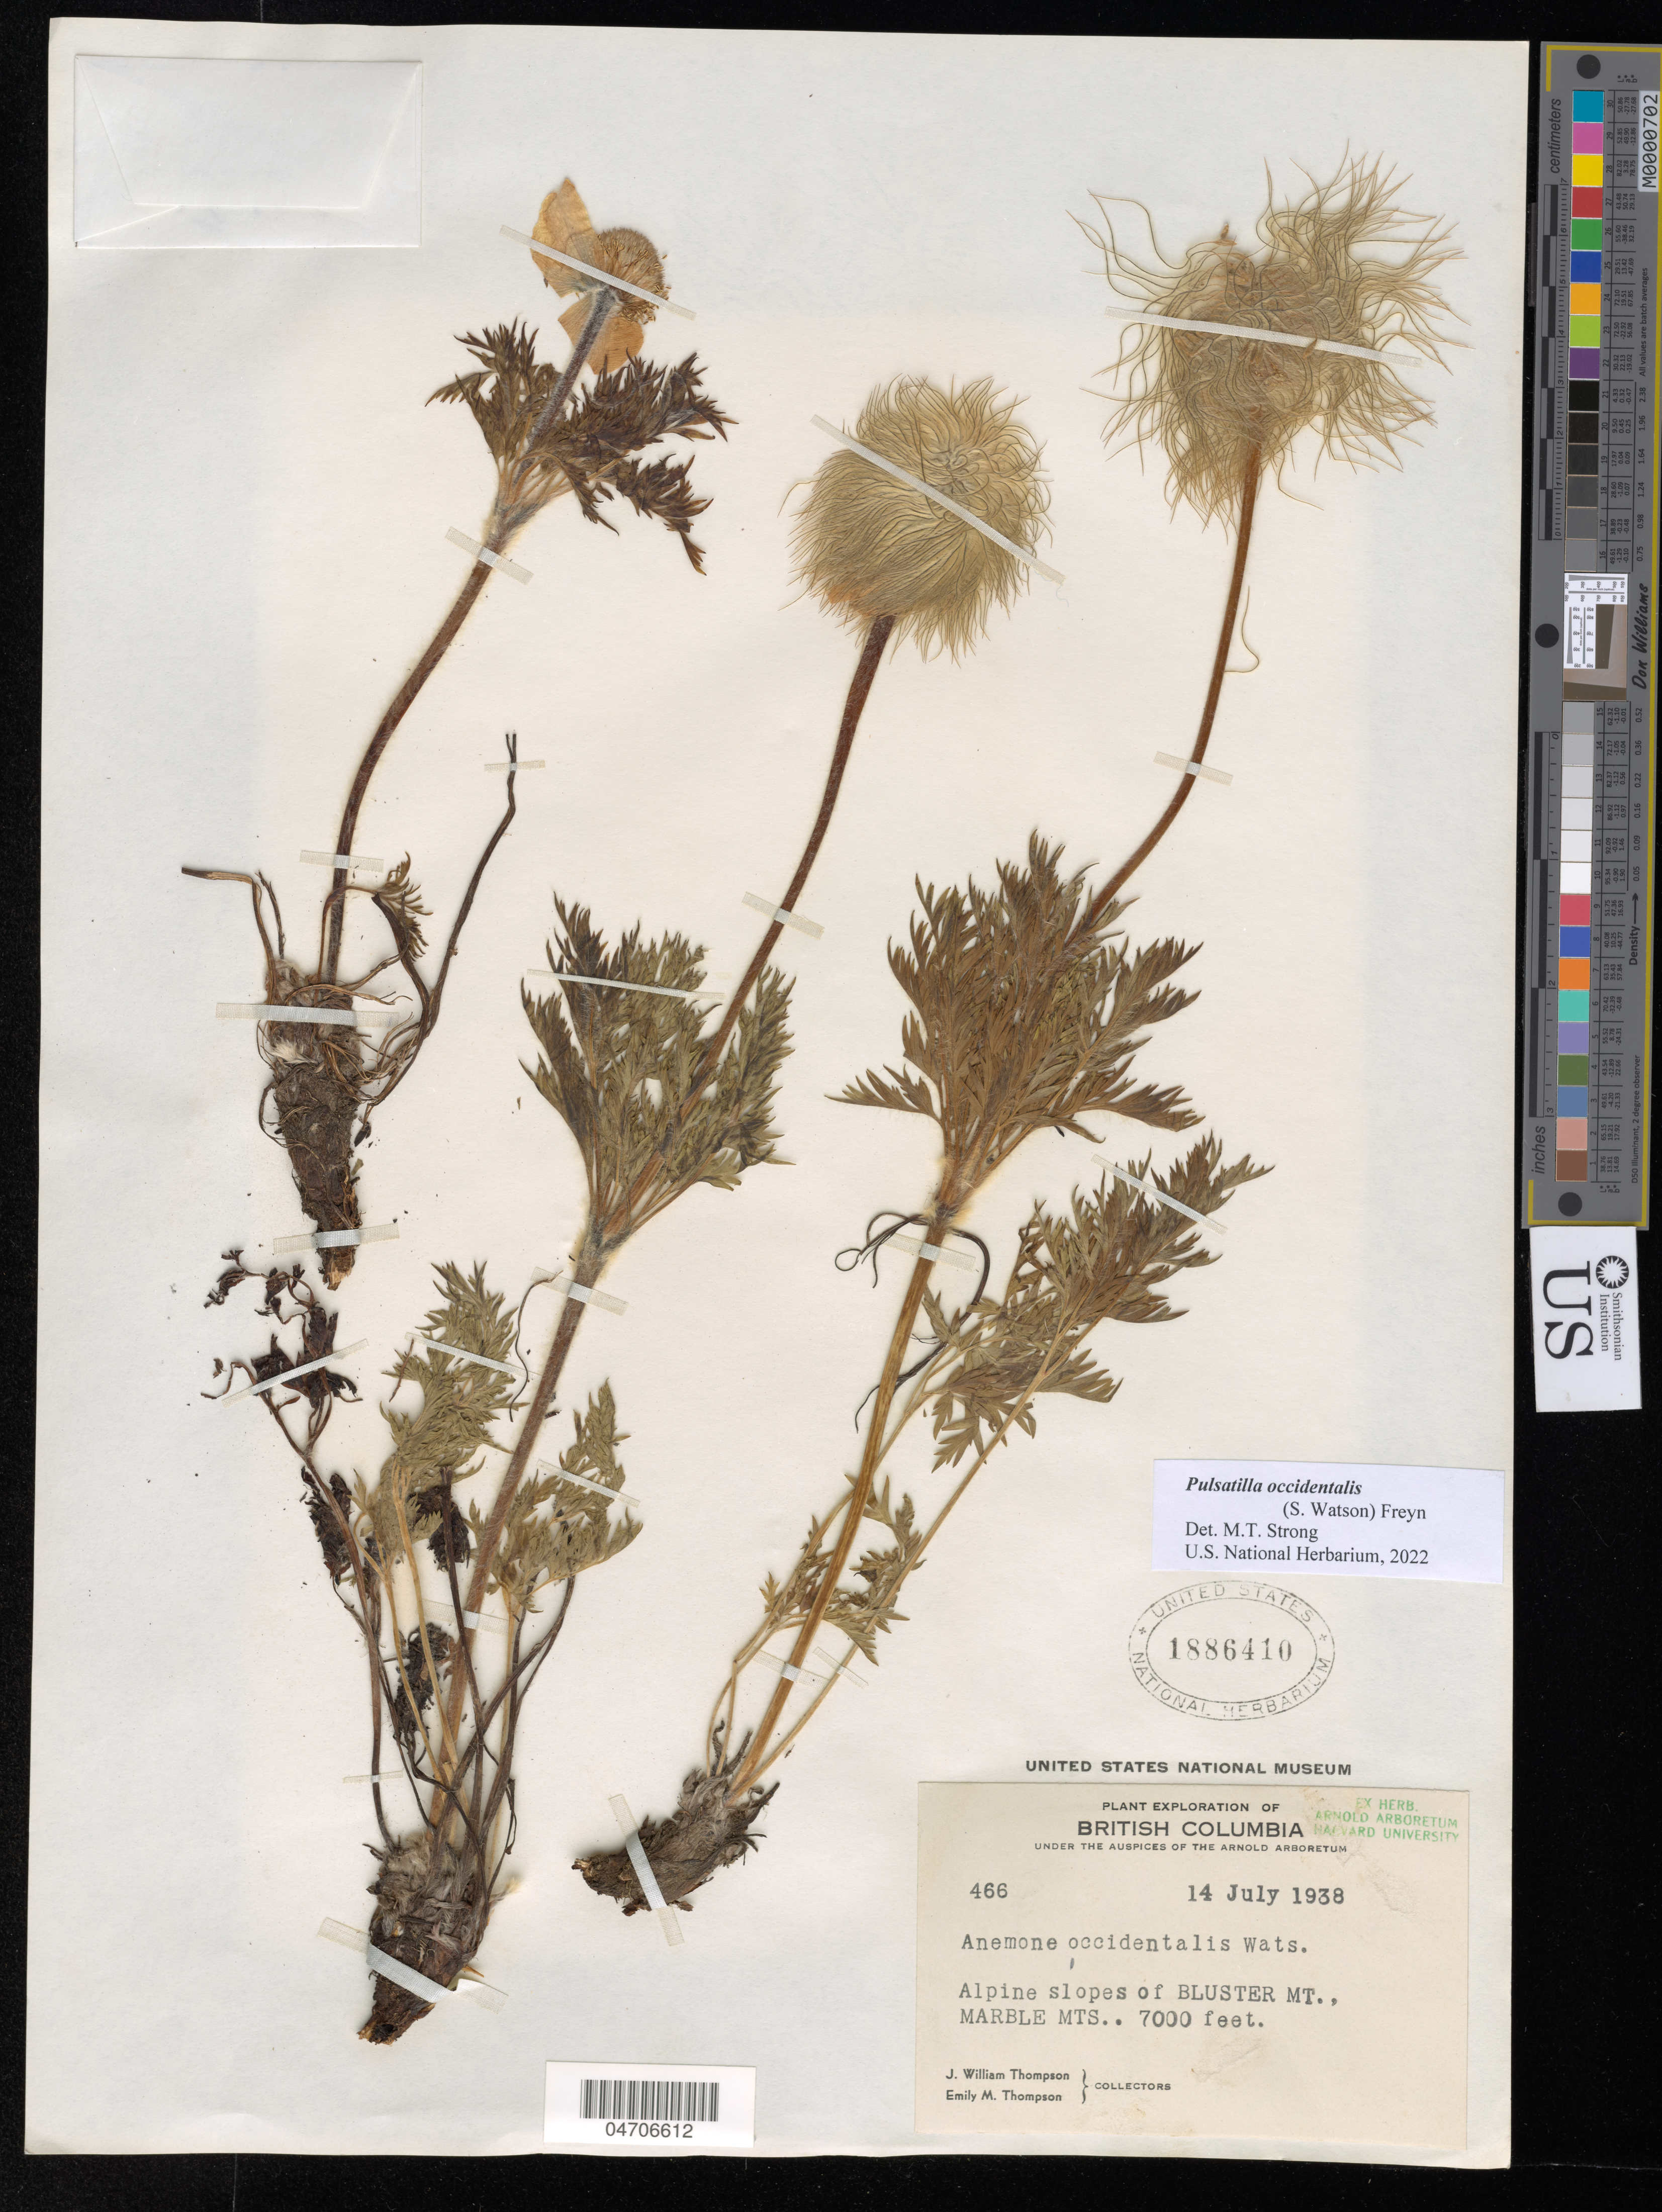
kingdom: Plantae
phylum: Tracheophyta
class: Magnoliopsida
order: Ranunculales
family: Ranunculaceae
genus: Pulsatilla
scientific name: Pulsatilla occidentalis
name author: (S. Watson) Freyn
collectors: J. W. Thompson & E. M. Thompson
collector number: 466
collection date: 1938-07-14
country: Canada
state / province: British Columbia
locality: Exploration of British Columbia. Alpine slopes of Bluster Mt., Marble Mts.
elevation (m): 2134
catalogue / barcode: US 1886410